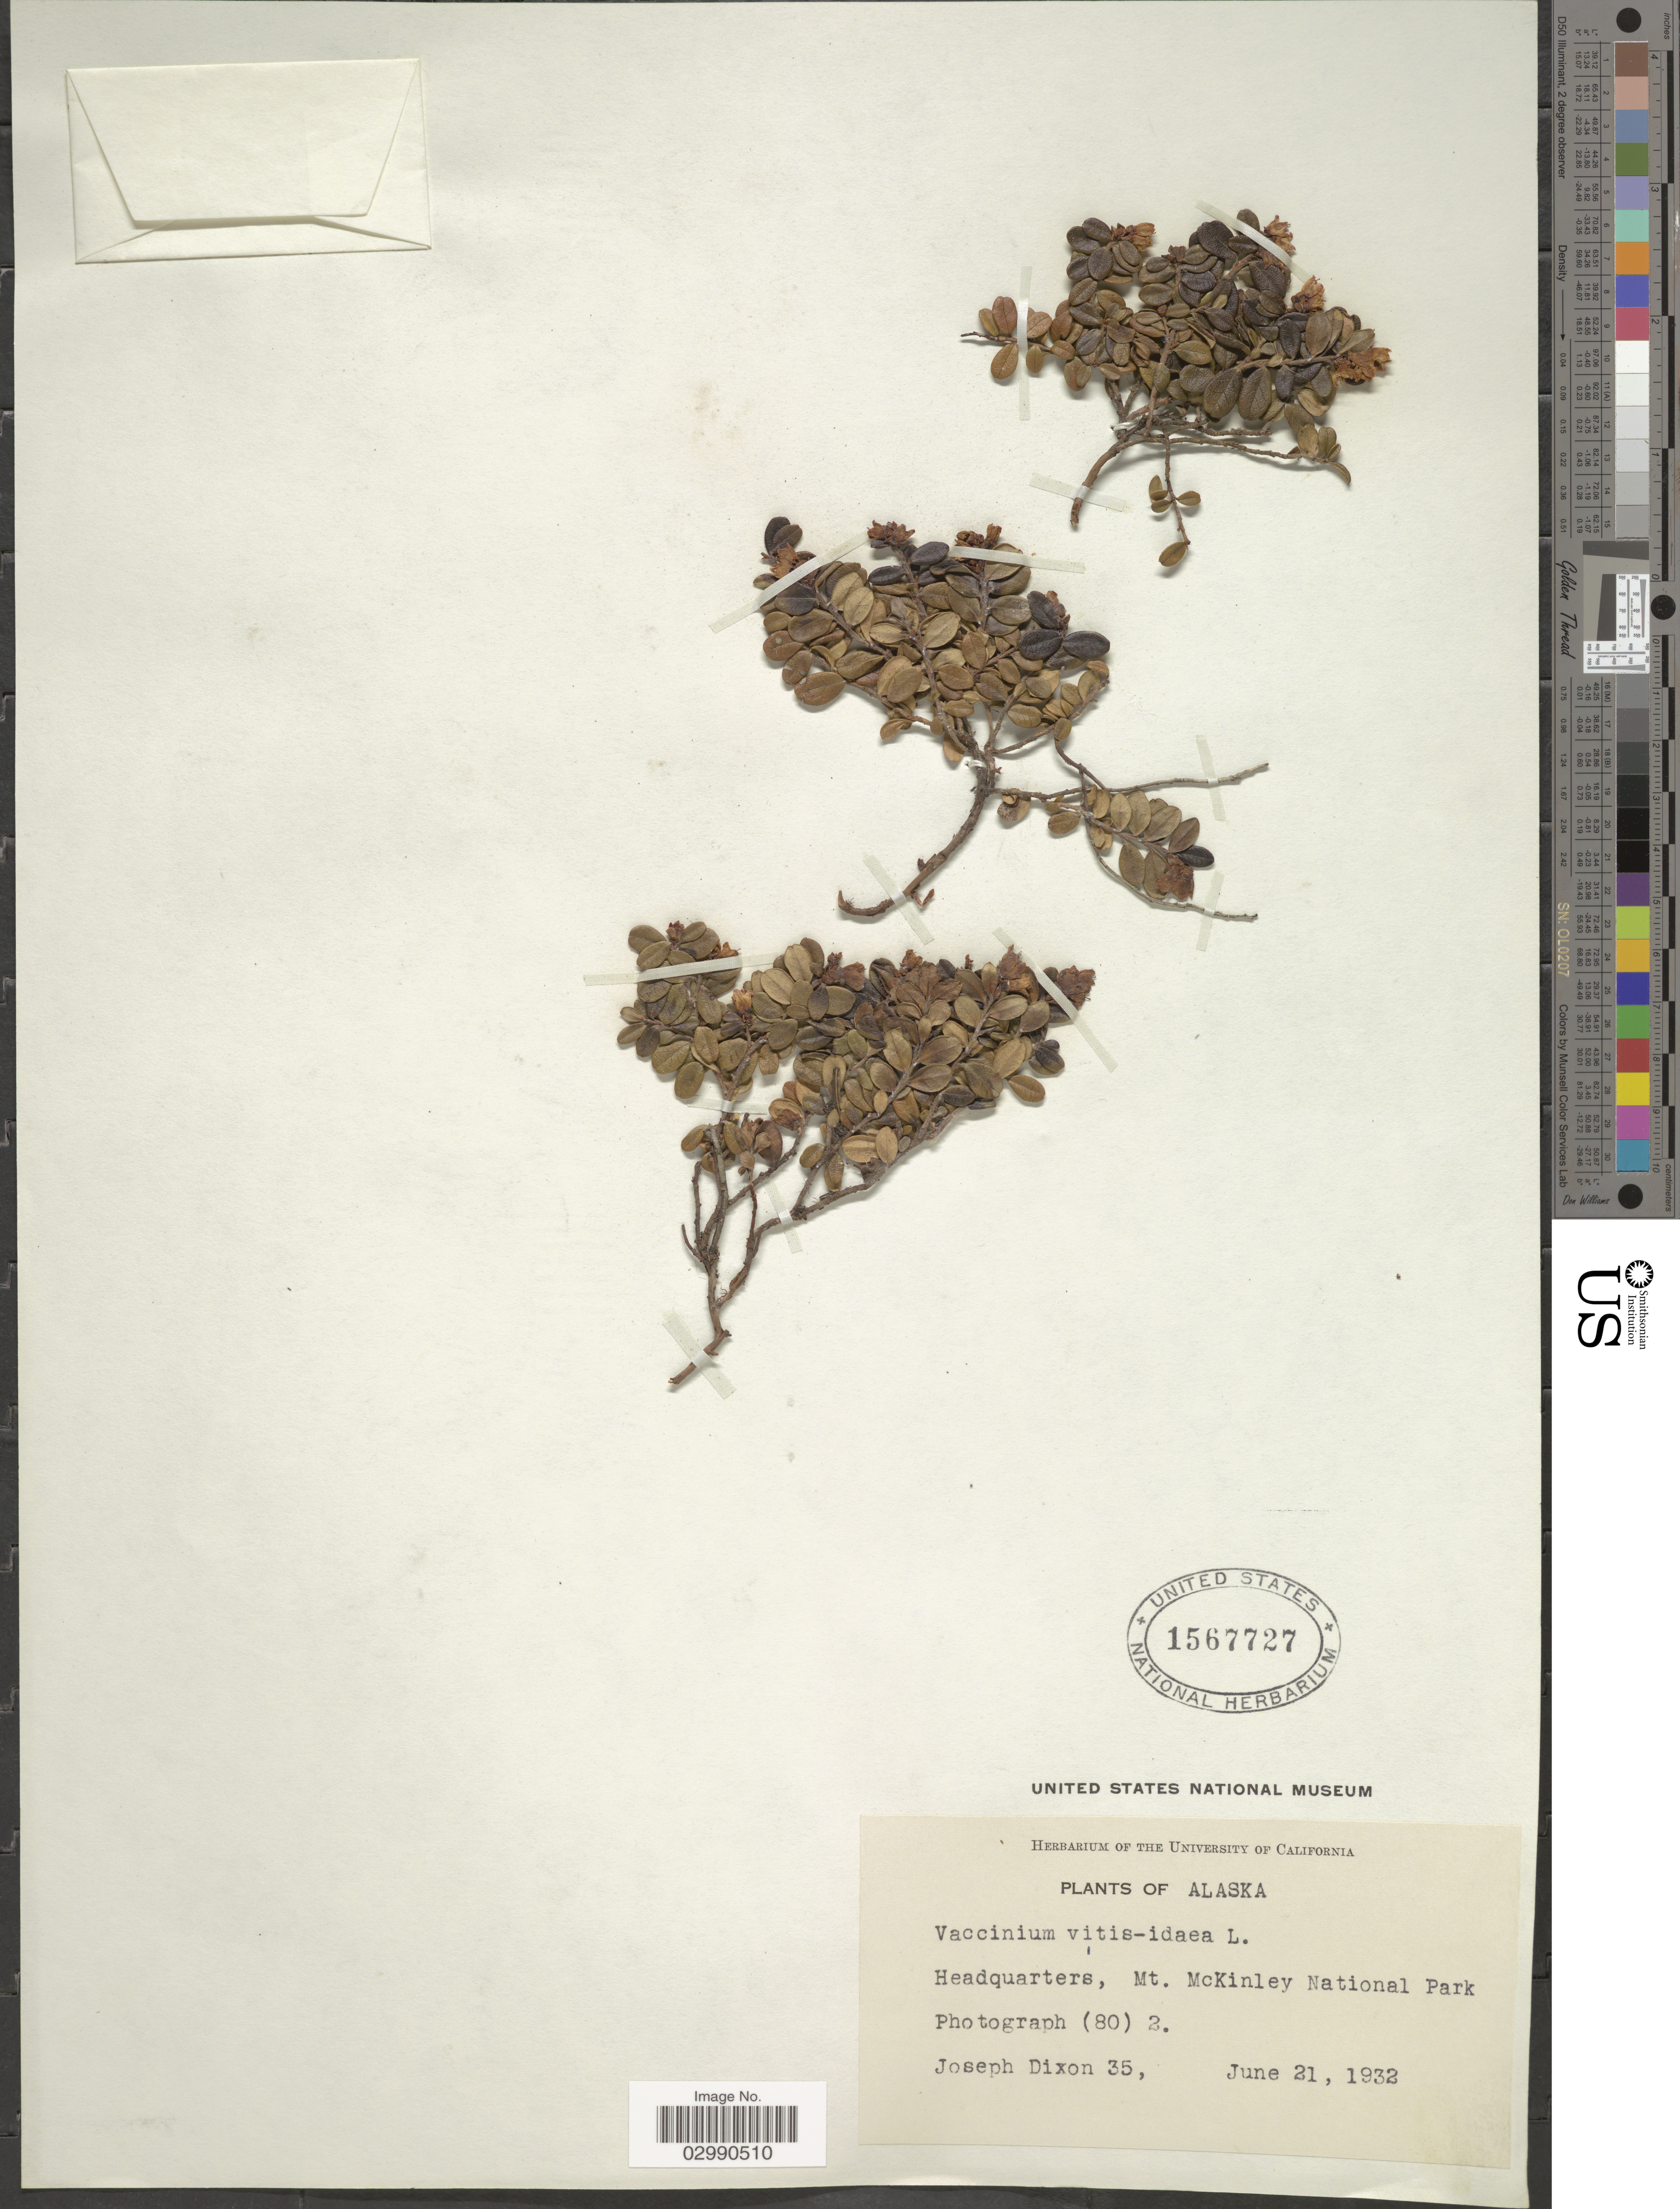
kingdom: Plantae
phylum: Tracheophyta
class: Magnoliopsida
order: Ericales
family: Ericaceae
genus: Vaccinium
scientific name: Vaccinium vitis-idaea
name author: L.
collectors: J. Dixon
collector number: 35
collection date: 1932-06-21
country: United States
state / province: Alaska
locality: Headquarters, Mt. McKinley National Park.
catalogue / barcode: US 1567727